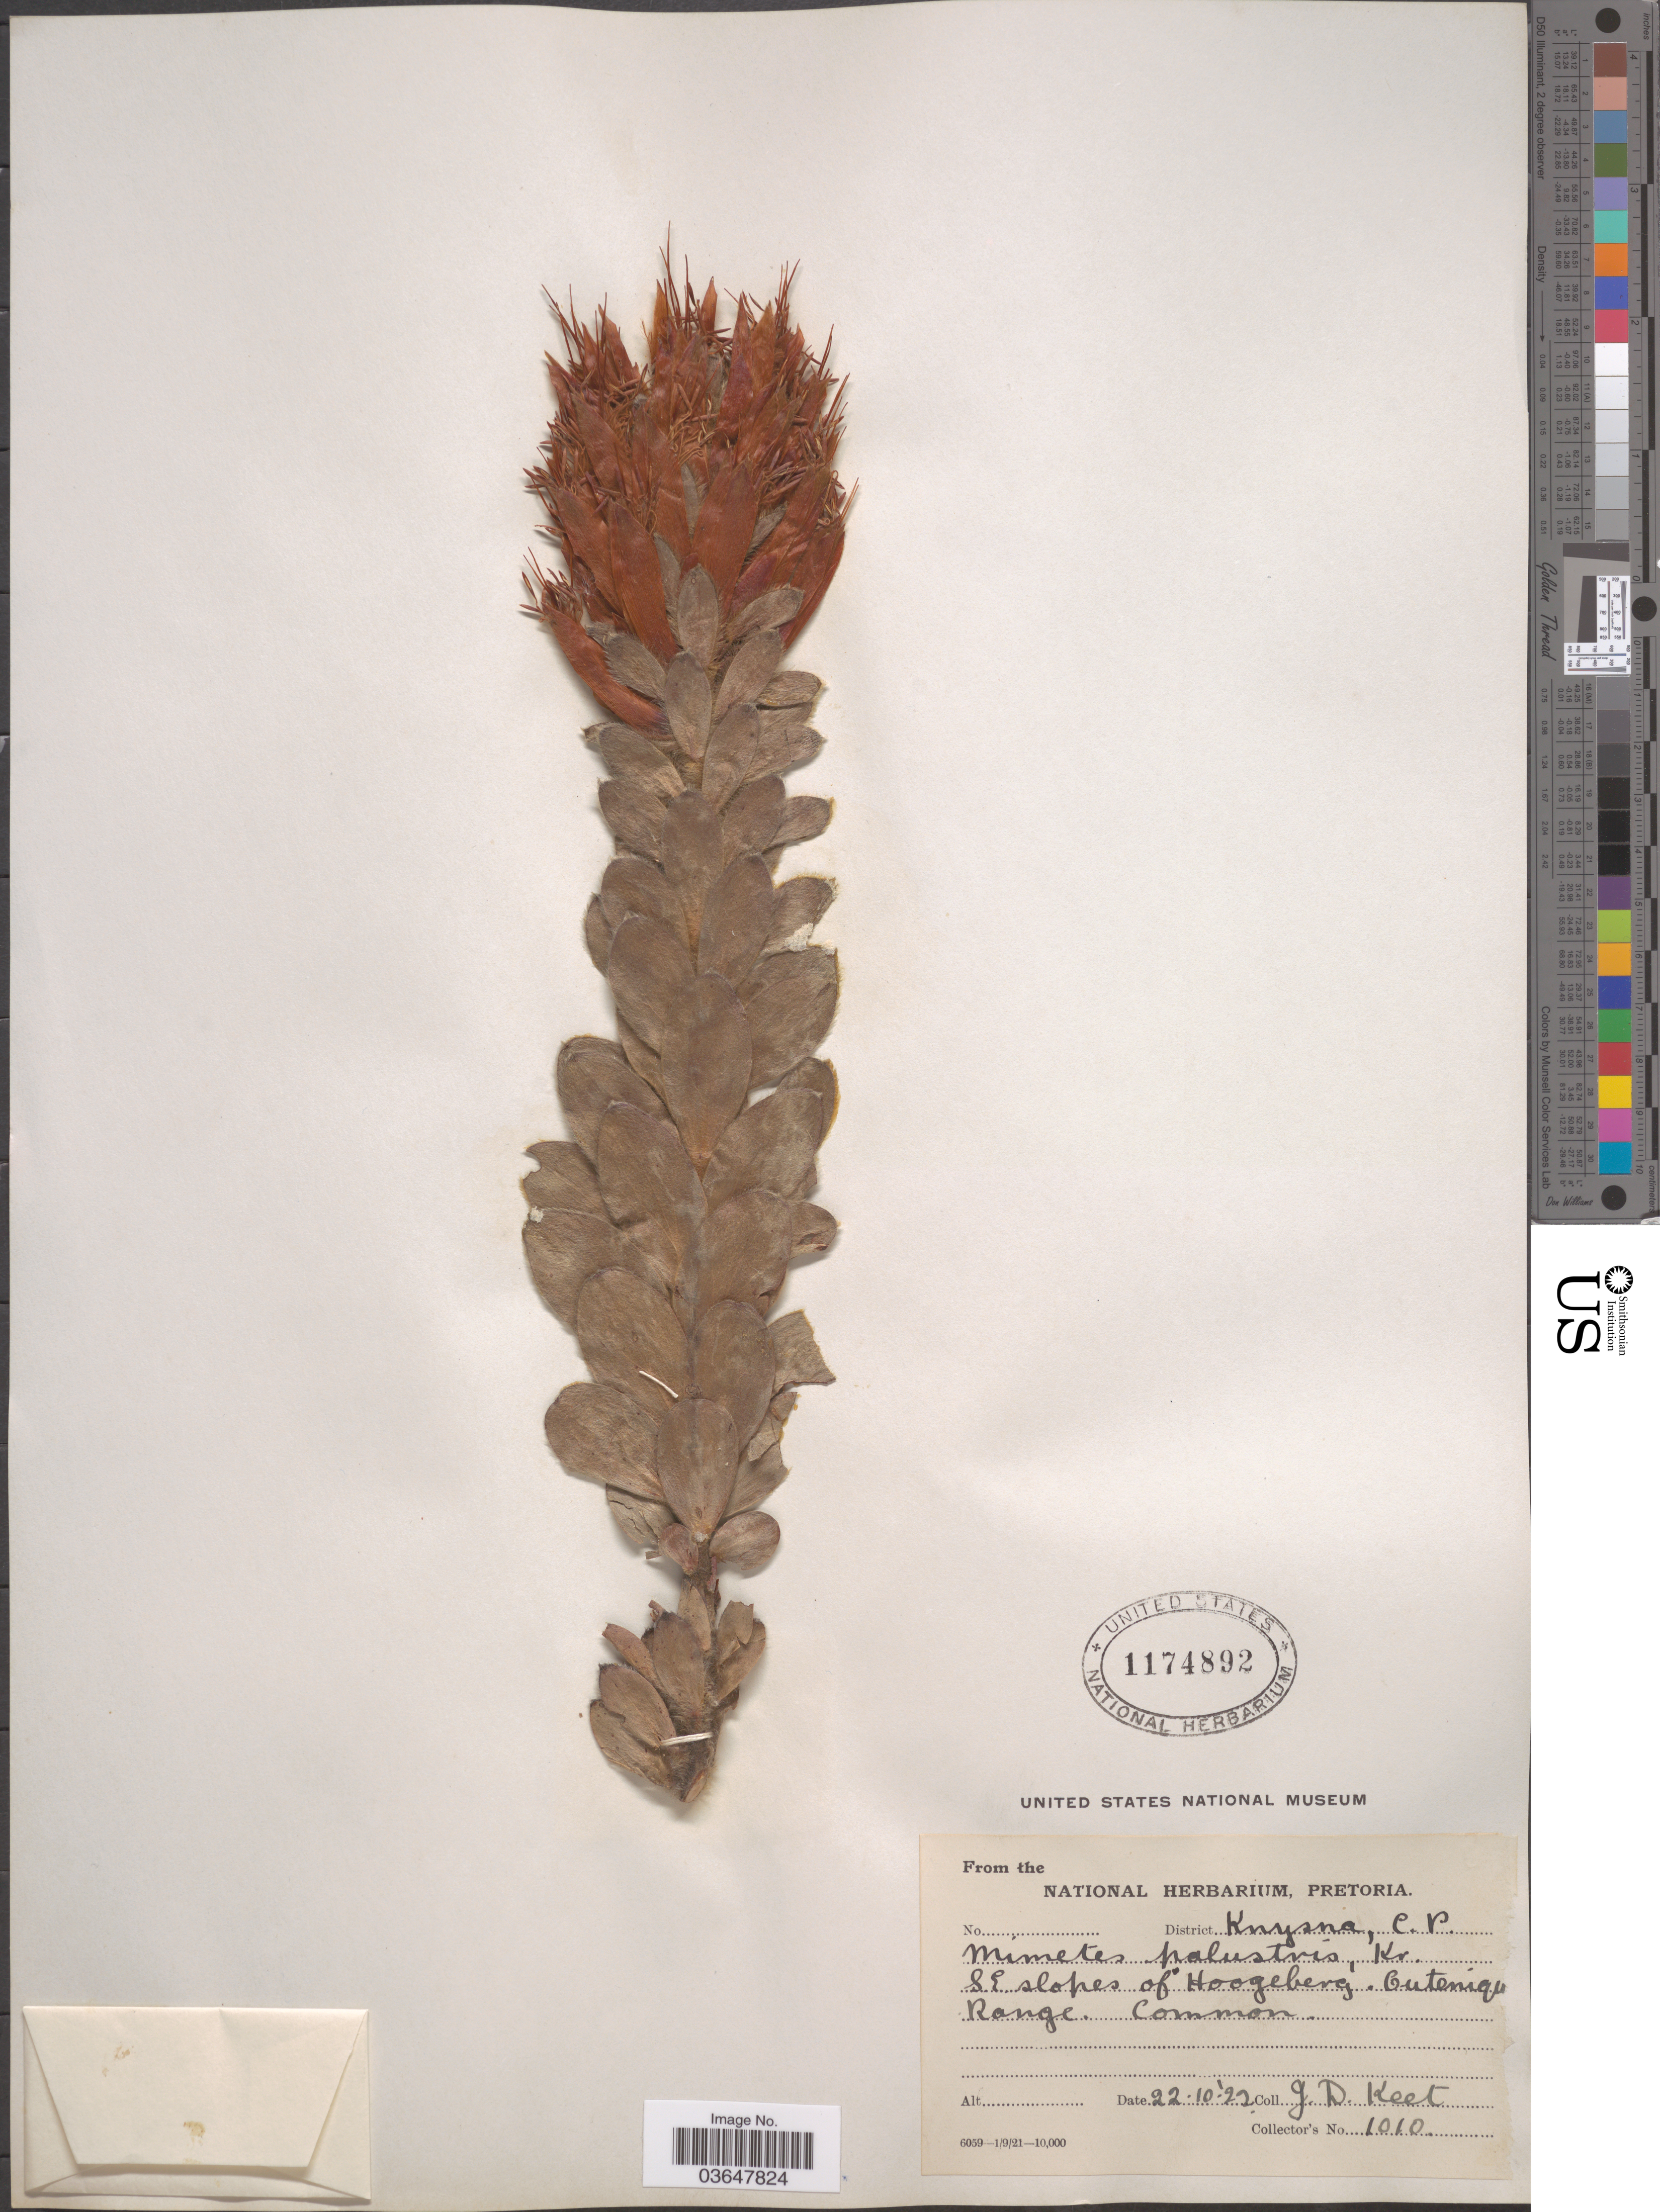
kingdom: Plantae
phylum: Tracheophyta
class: Magnoliopsida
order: Proteales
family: Proteaceae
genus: Mimetes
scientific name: Mimetes palustris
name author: Salisb. ex Knight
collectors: J. Keet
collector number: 1010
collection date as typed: Transcribed d/m/y: 22/10/22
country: South Africa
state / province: Western Cape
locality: District Knysna. SE slopes of Hoogeberg. Guteniqu Range.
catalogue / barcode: US 1174892